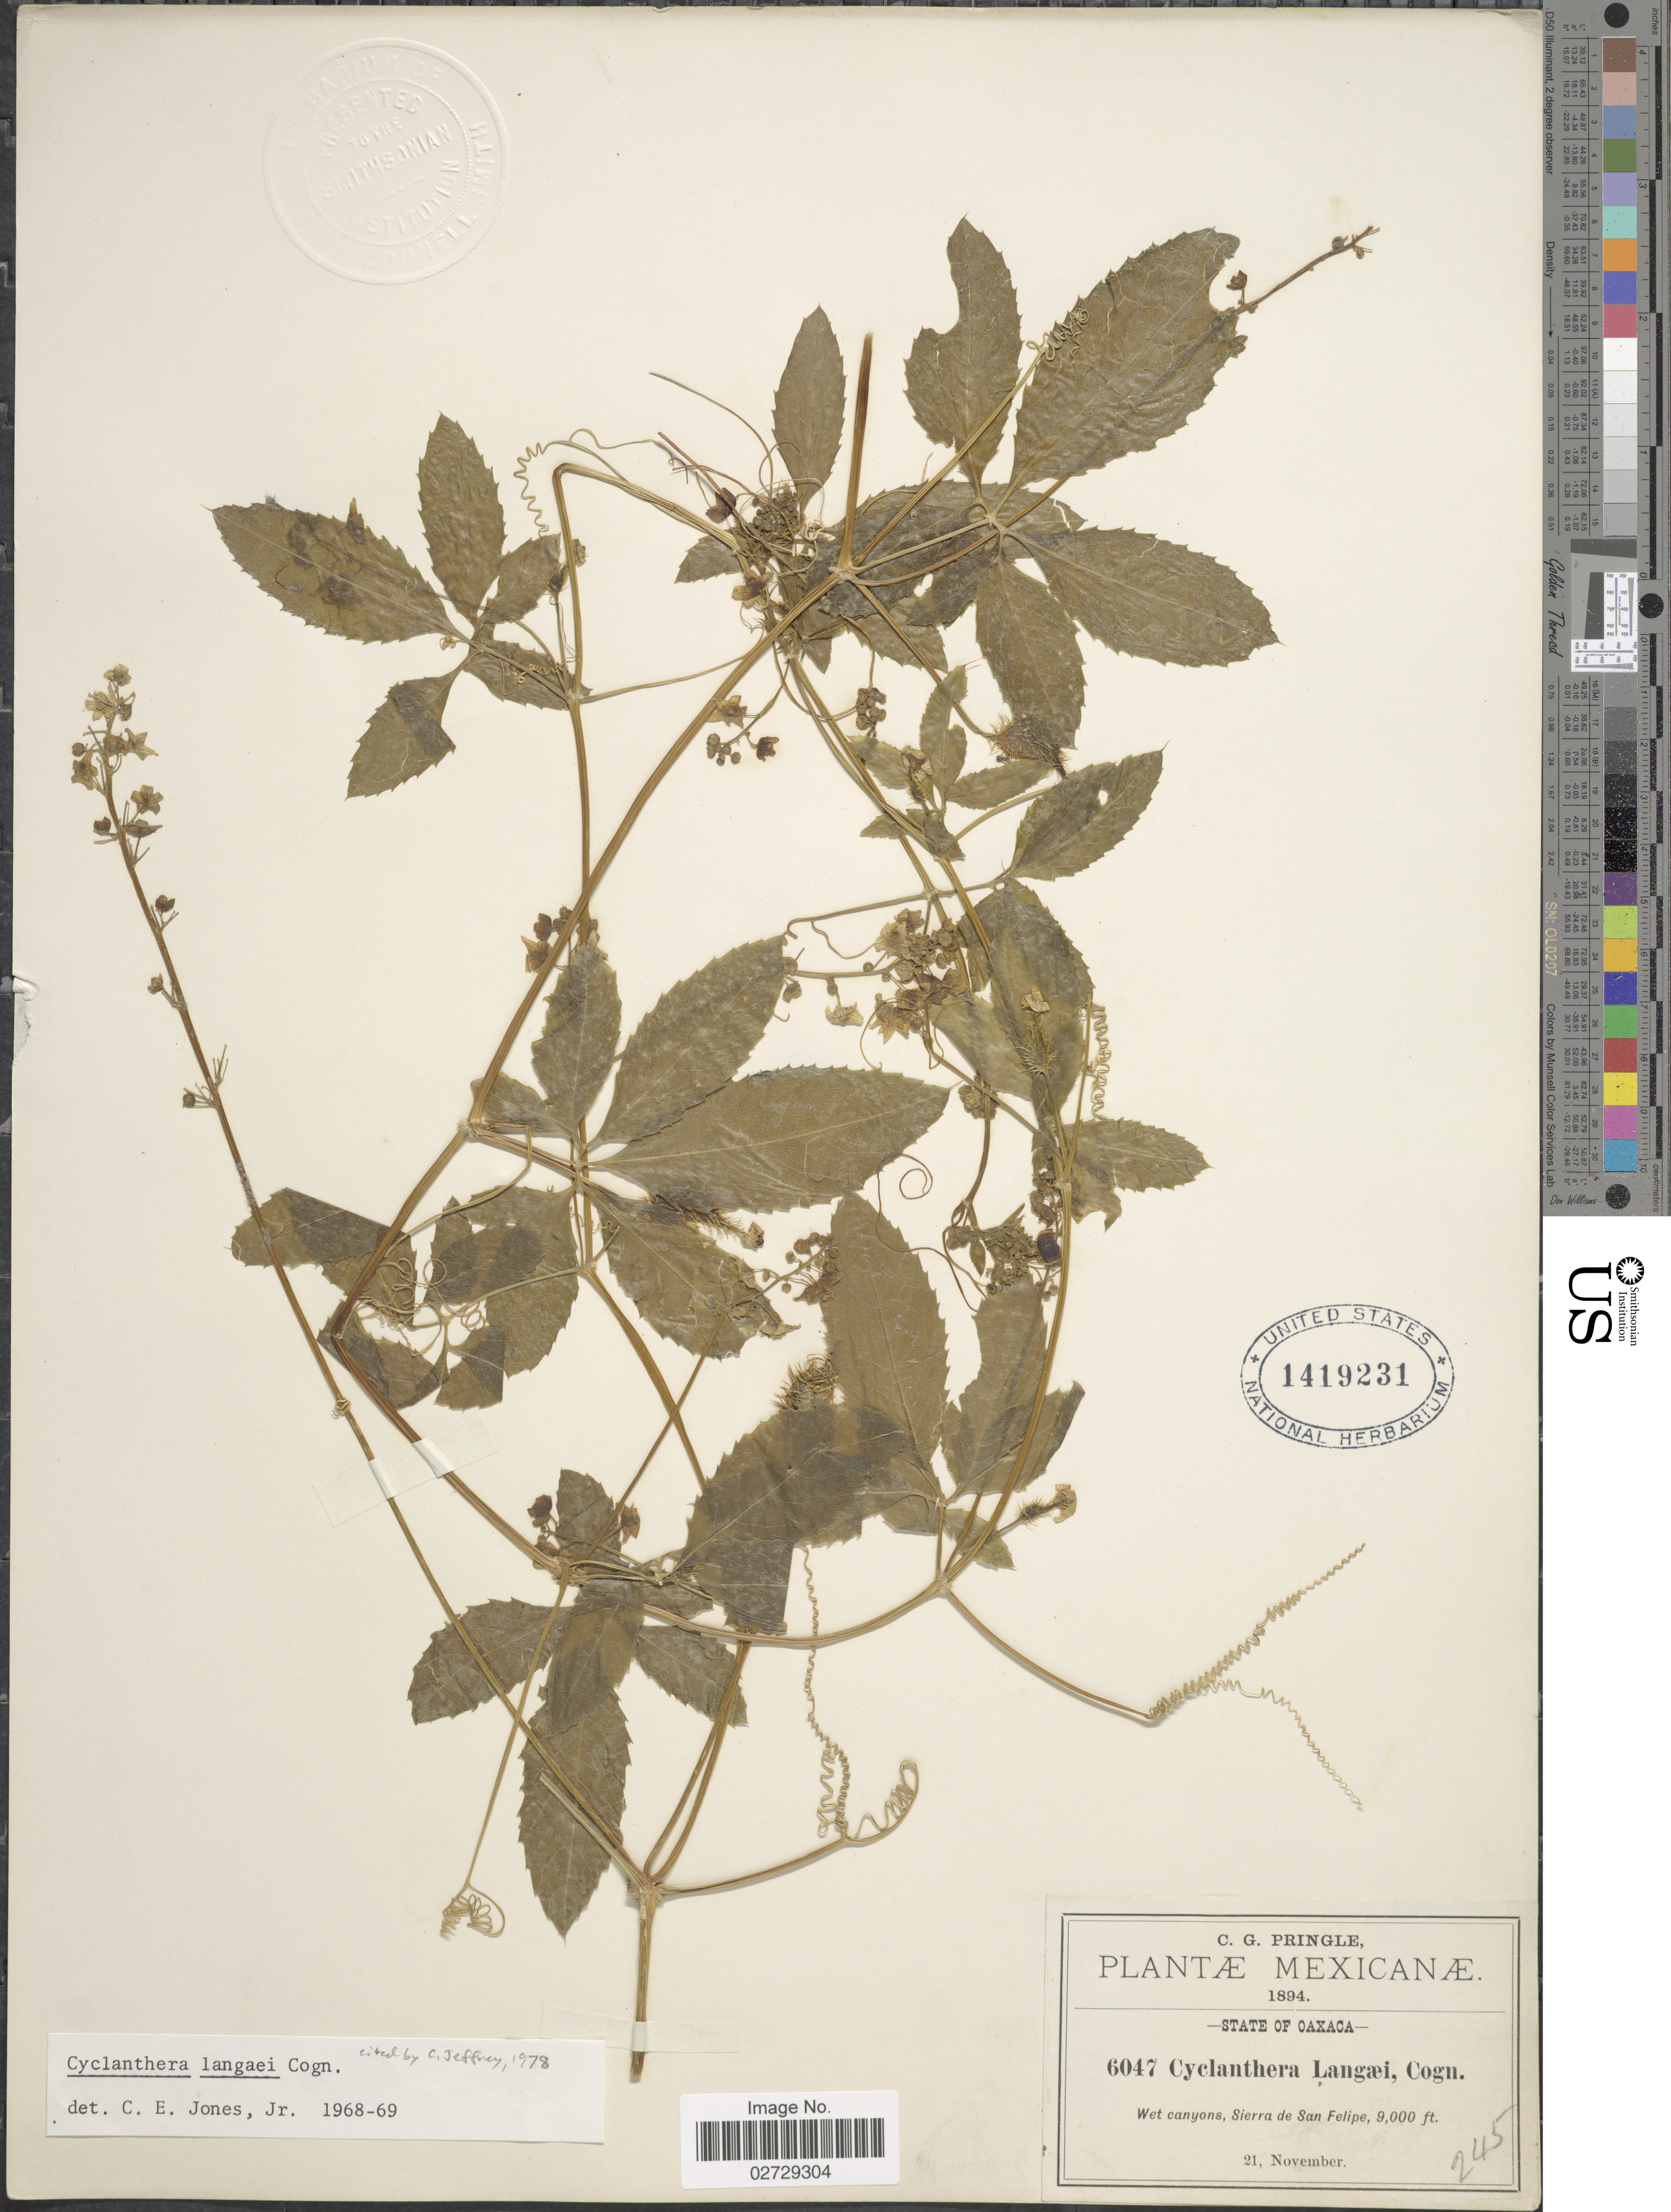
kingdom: Plantae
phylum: Tracheophyta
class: Magnoliopsida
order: Cucurbitales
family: Cucurbitaceae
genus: Cyclanthera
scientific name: Cyclanthera langaei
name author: Cogn.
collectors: C. G. Pringle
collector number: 6047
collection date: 1894-11-21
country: Mexico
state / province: Oaxaca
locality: Wet canyons, Sierra de San Felipe.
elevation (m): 2743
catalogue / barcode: US 1419231